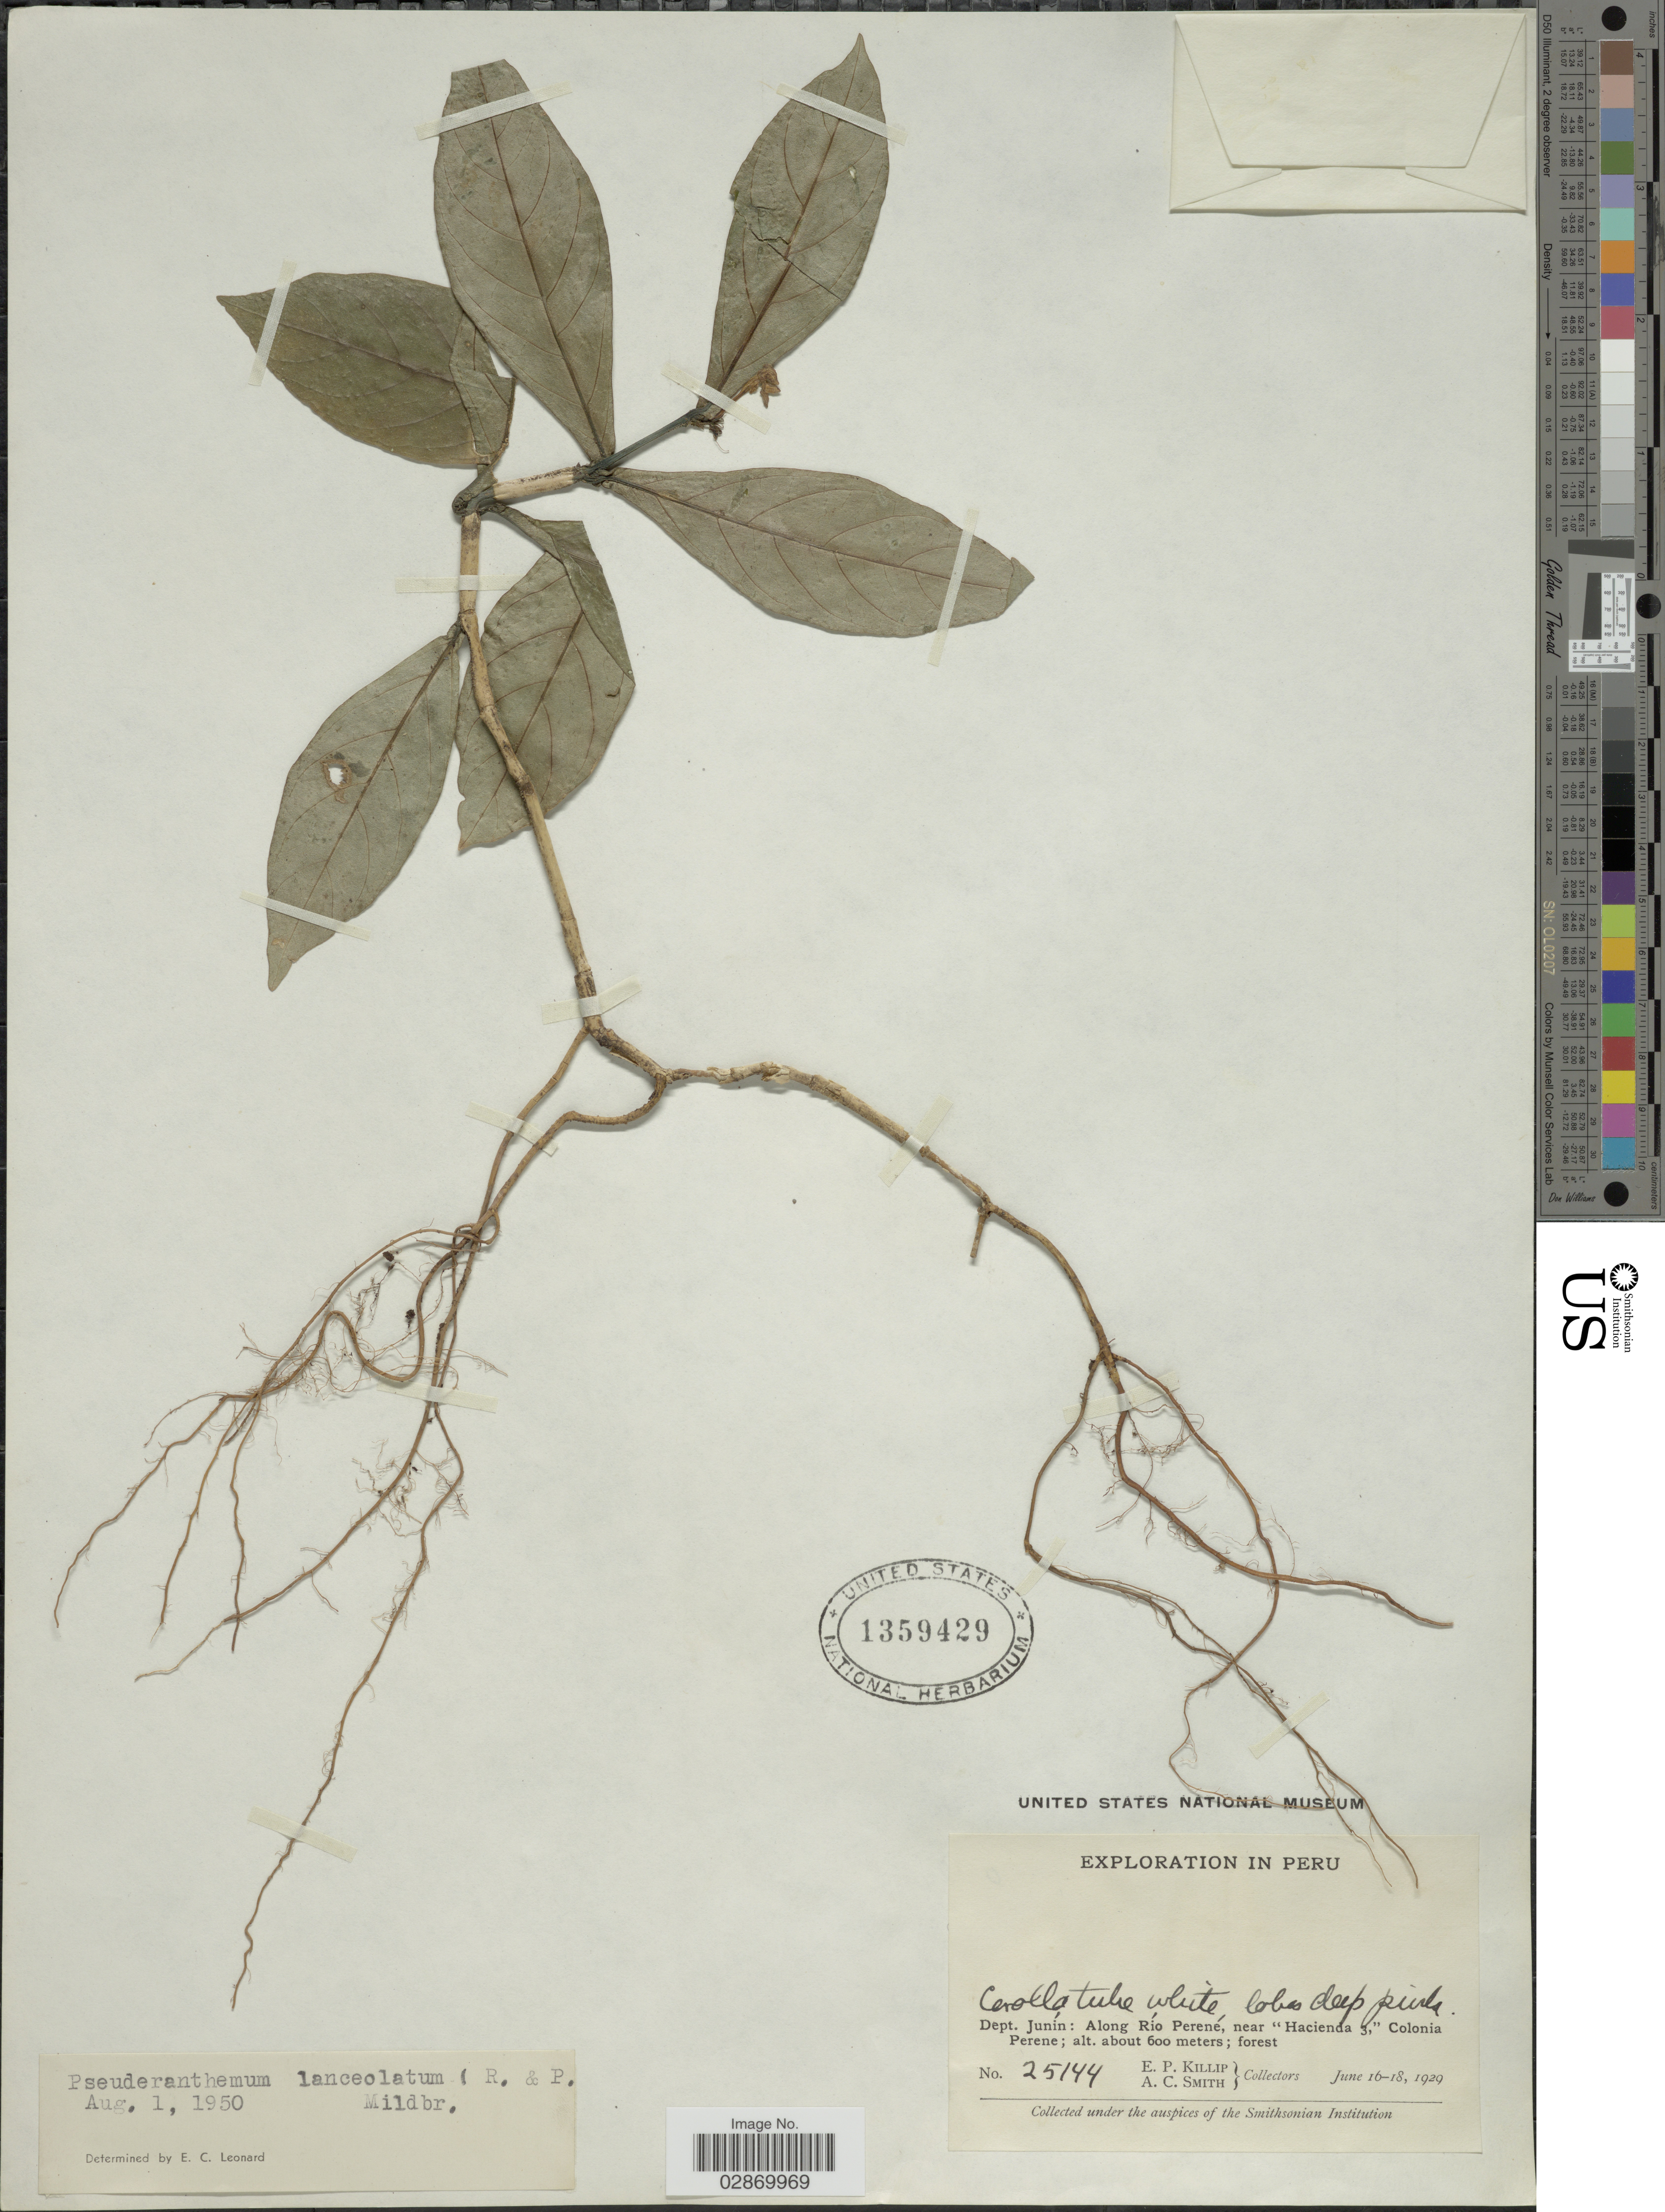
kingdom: Plantae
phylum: Tracheophyta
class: Magnoliopsida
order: Lamiales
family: Acanthaceae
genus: Pseuderanthemum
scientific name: Pseuderanthemum lanceolatum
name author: (Ruiz & Pav.) Wassh.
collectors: E. P. Killip & A. C. Smith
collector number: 25144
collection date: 1929-06-16/1929-06-18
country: Peru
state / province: Junín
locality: Dept. Junín, Along Río Perené, near "Hacienda 3," Colonia Perene.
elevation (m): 600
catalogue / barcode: US 1359429